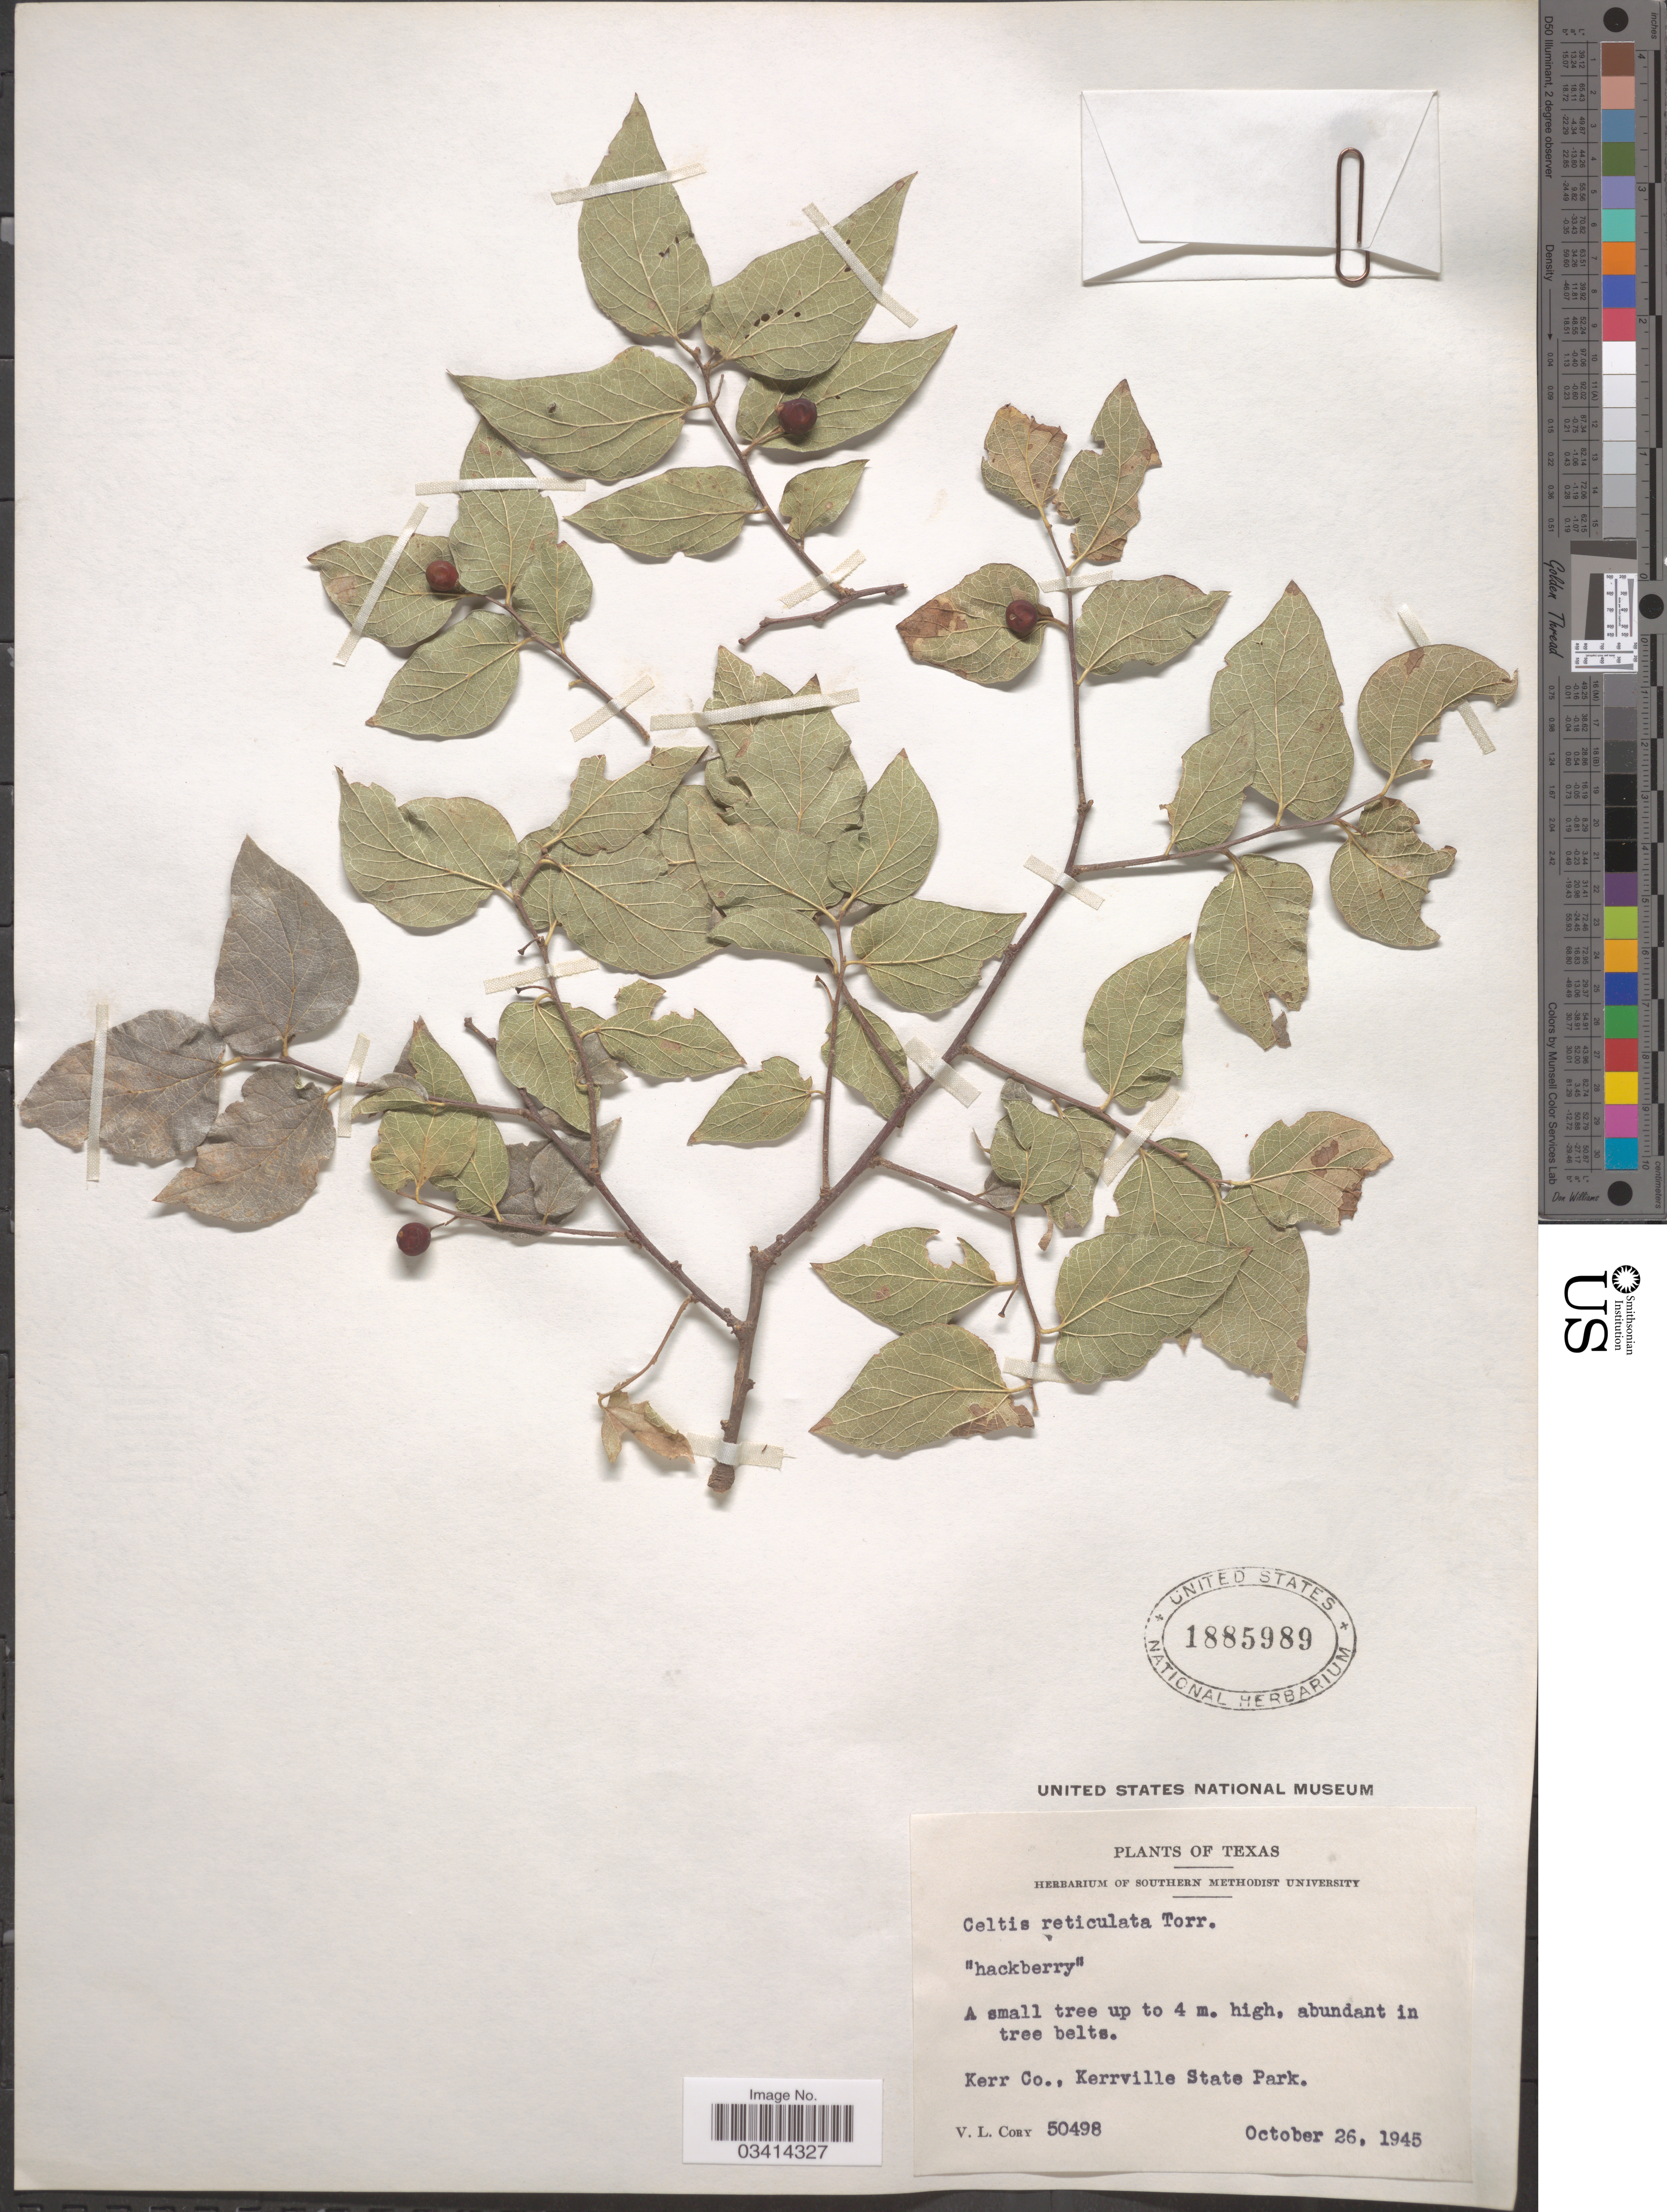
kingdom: Plantae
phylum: Tracheophyta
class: Magnoliopsida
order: Rosales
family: Cannabaceae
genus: Celtis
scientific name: Celtis reticulata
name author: Torr.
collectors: V. Cory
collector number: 50498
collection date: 1945-10-26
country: United States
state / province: Texas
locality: Kerr Co., Kerrville State Park.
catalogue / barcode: US 1885989